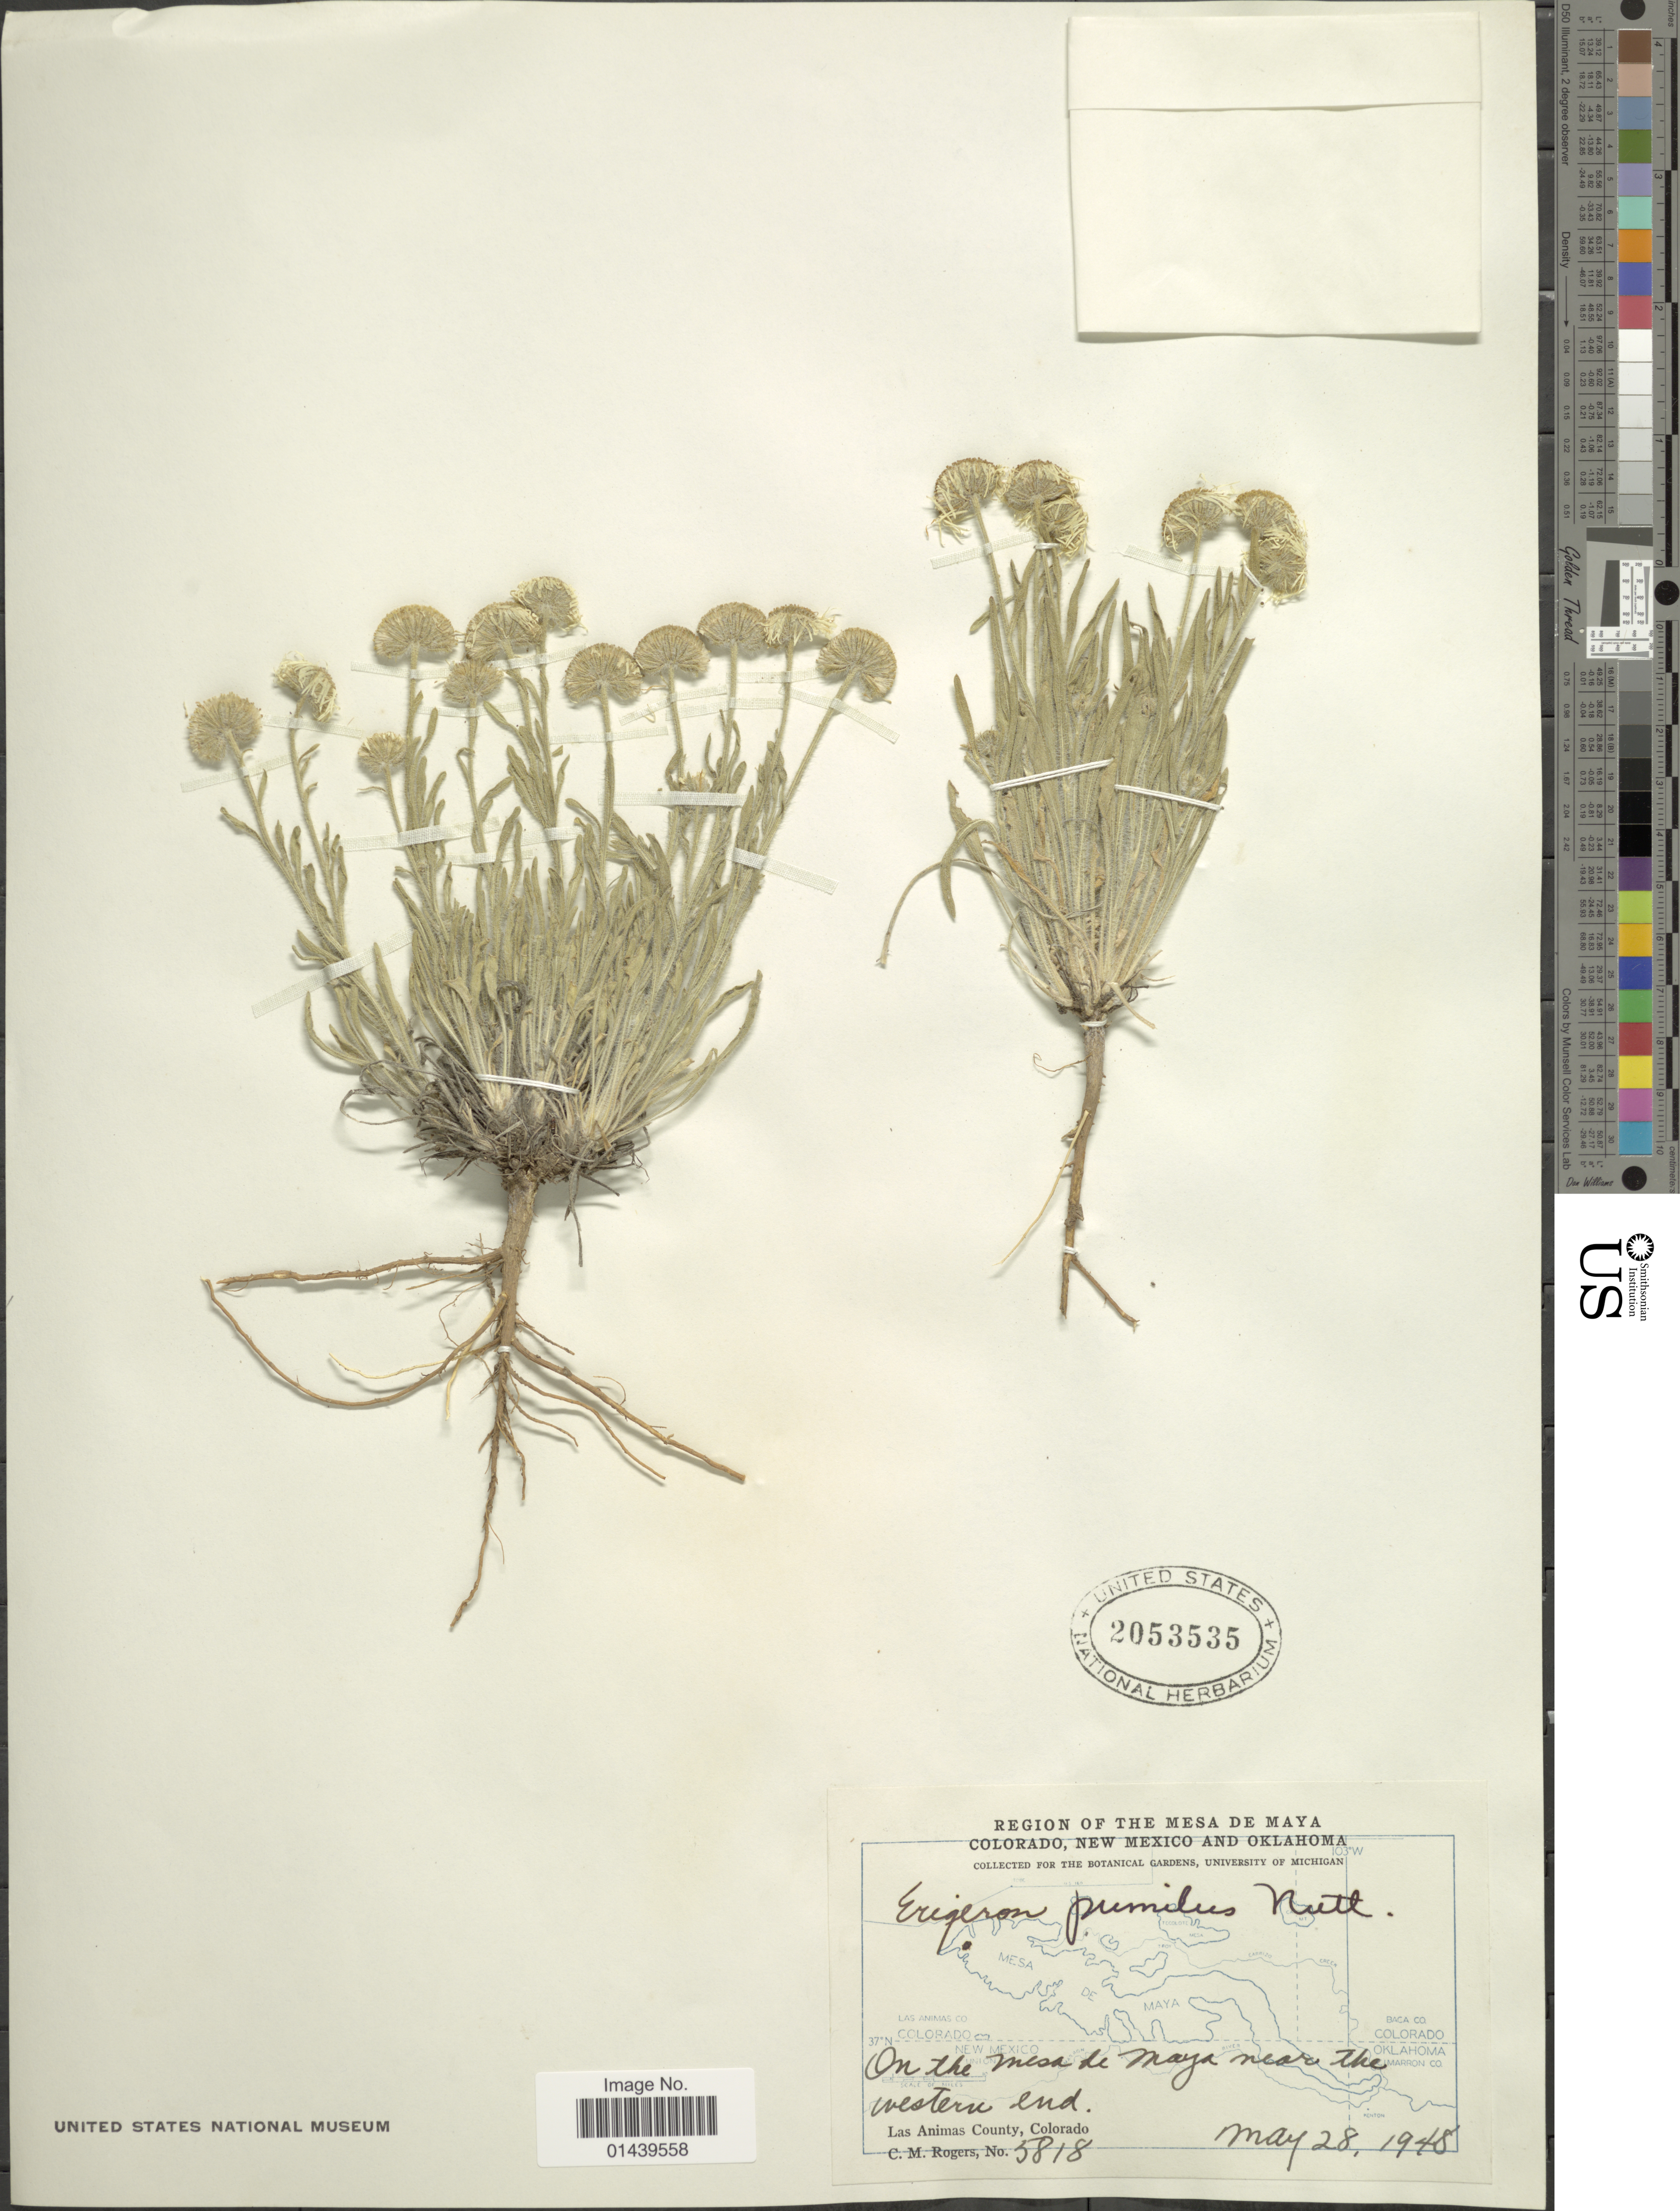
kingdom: Plantae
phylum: Tracheophyta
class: Magnoliopsida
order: Asterales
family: Asteraceae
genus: Erigeron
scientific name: Erigeron pumilus subsp. pumilus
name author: Nutt.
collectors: C. M. Rogers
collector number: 5818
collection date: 1948-05-28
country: United States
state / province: Colorado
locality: Las Animas County. On the Mesa de Maya near the western end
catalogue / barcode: US 2053535